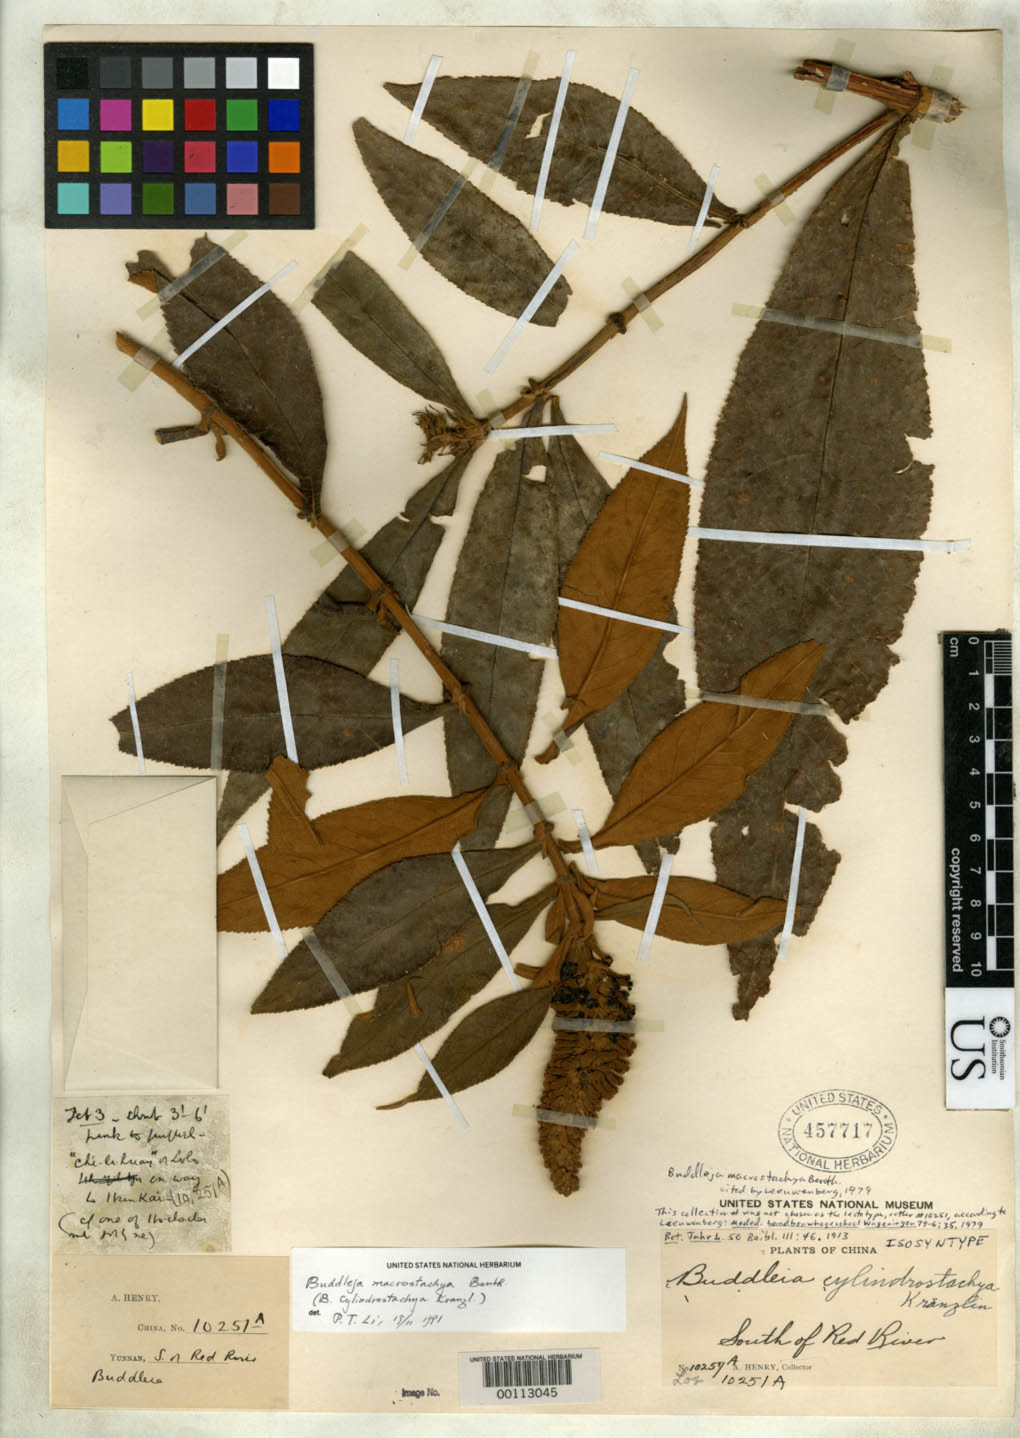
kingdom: Plantae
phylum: Tracheophyta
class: Magnoliopsida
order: Lamiales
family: Scrophulariaceae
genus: Buddleja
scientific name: Buddleja macrostachya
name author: Benth.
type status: Isolectotype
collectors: A. Henry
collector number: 10251 A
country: China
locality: South of Red River.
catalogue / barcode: US 457717